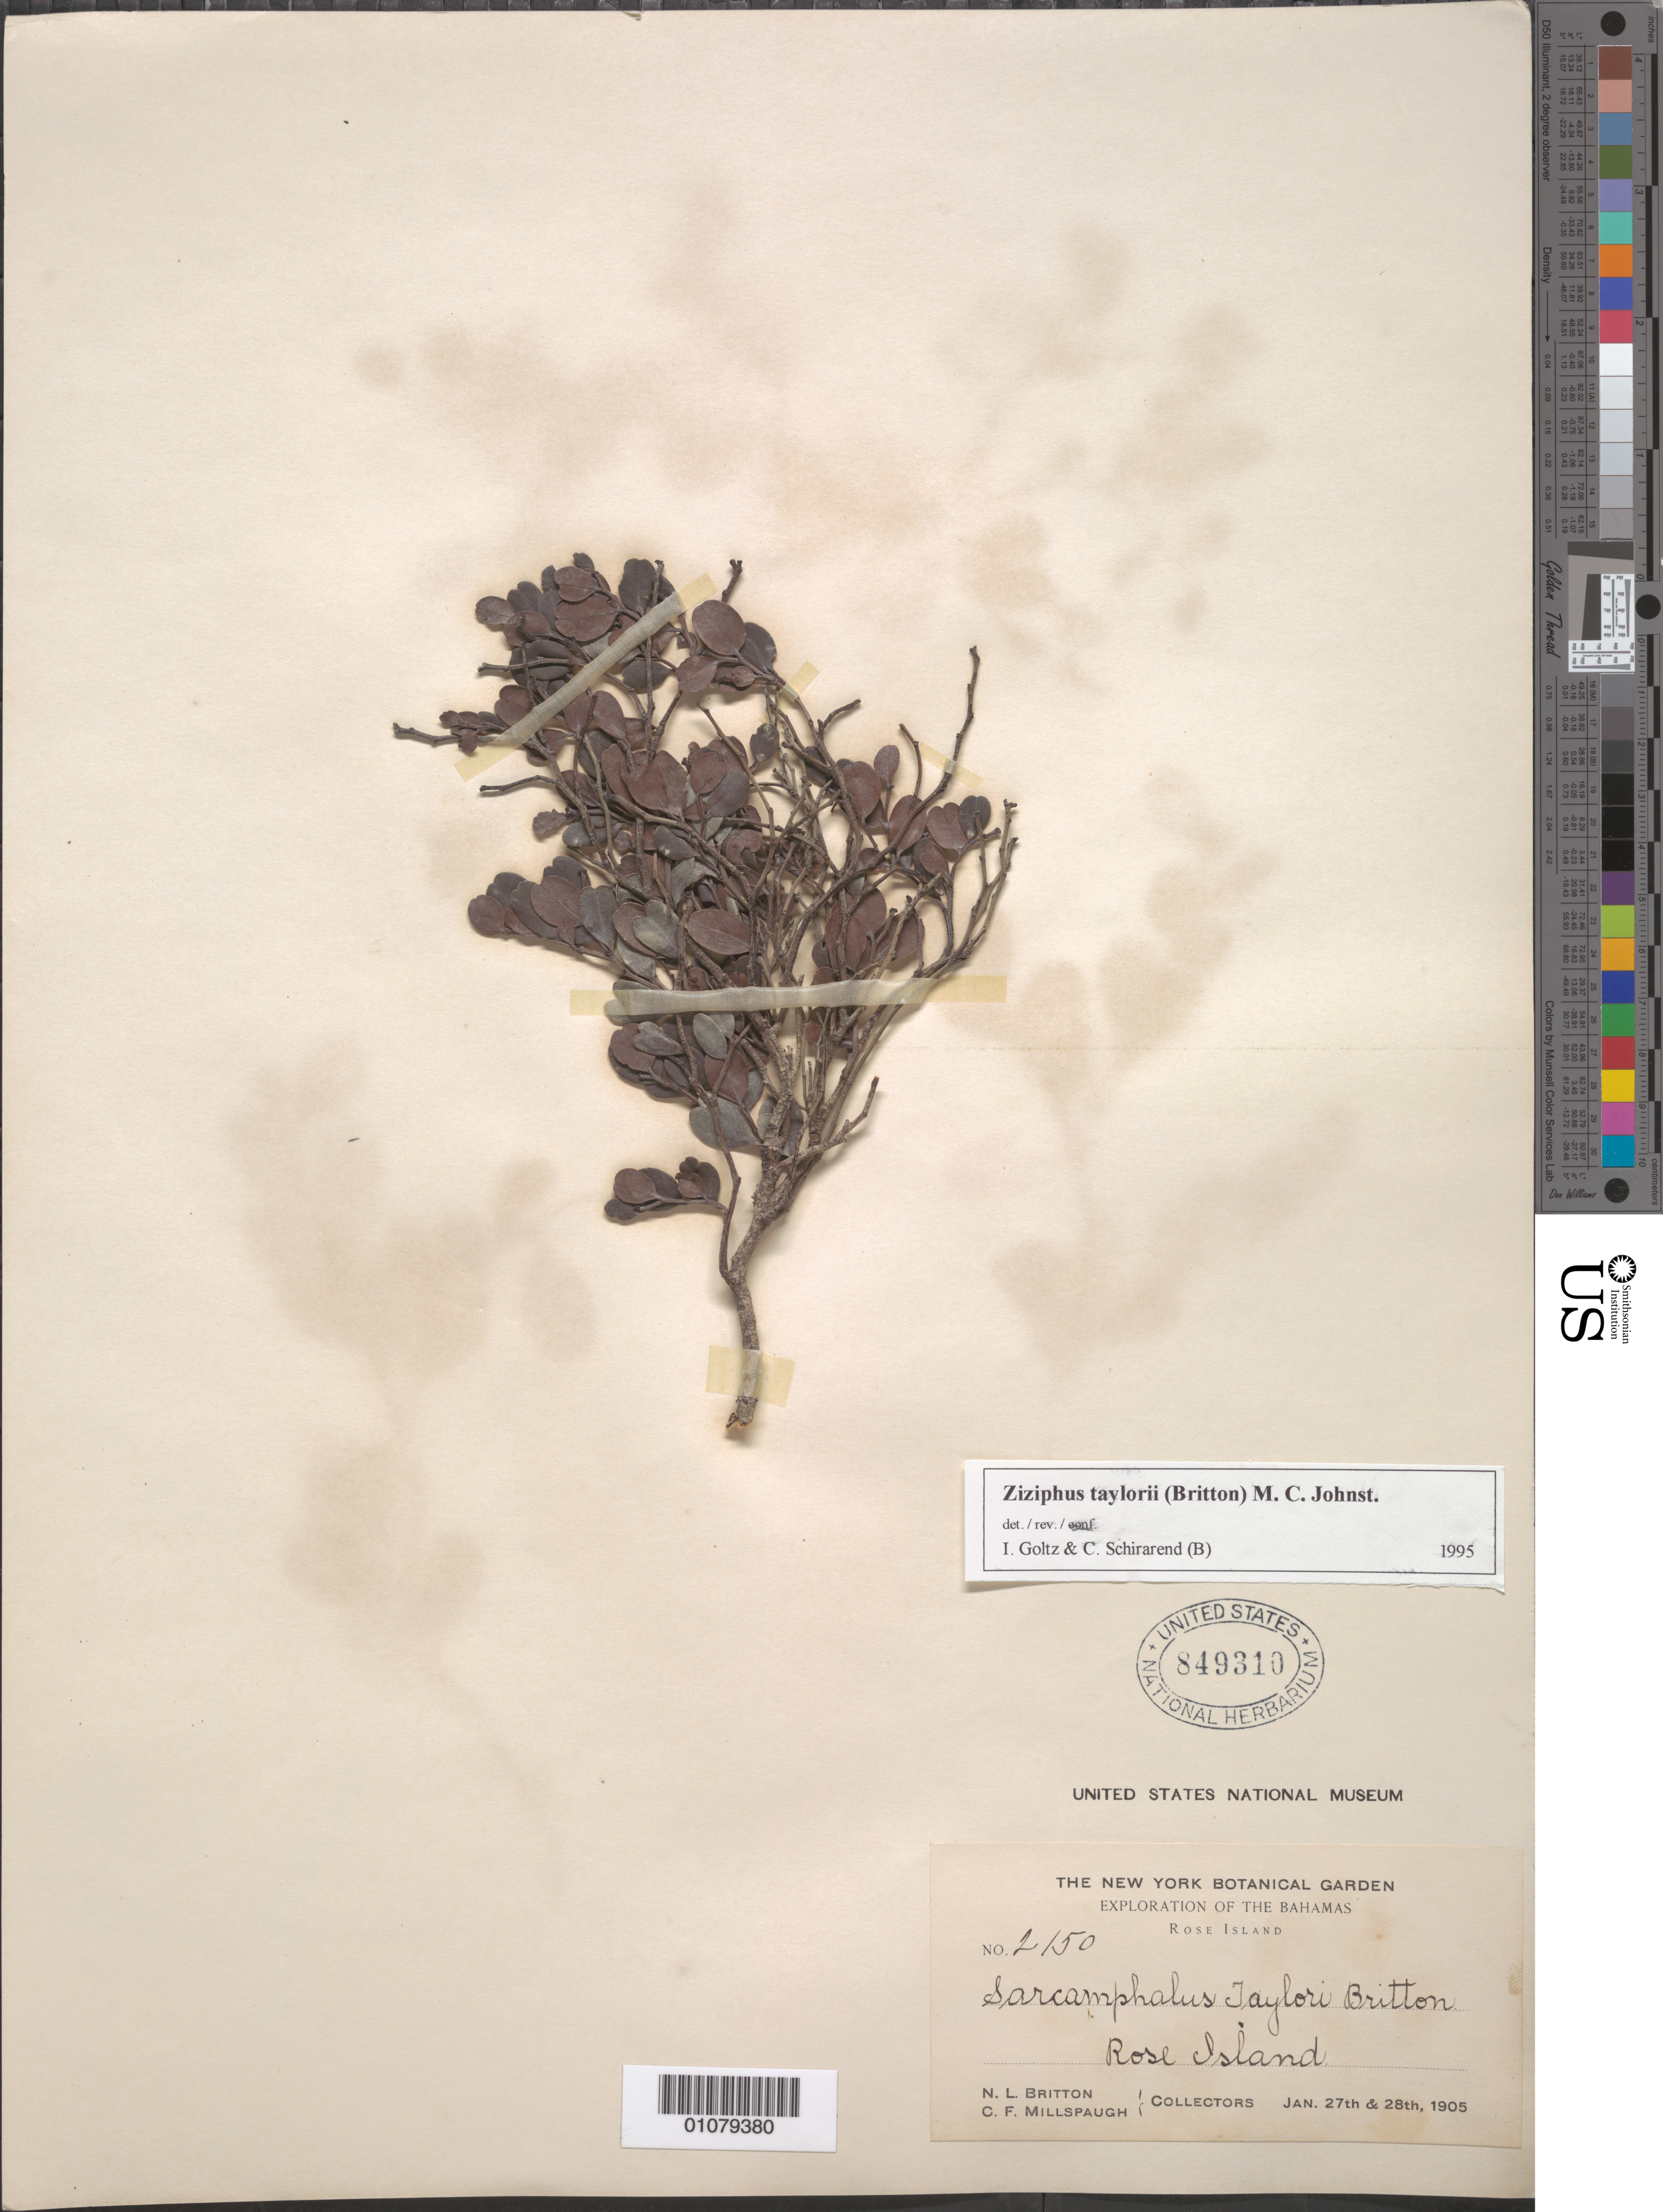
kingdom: Plantae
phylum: Tracheophyta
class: Magnoliopsida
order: Rosales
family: Rhamnaceae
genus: Ziziphus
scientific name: Ziziphus taylorii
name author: (Britton) M.C. Johnst.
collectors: N. Britton & C. F. Millspaugh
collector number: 2150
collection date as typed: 27 Jan 1905 and 28 Jan 1905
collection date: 1905-01-27,1905-01-28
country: Bahamas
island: Rose I.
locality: Rose Island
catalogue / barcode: US 849310